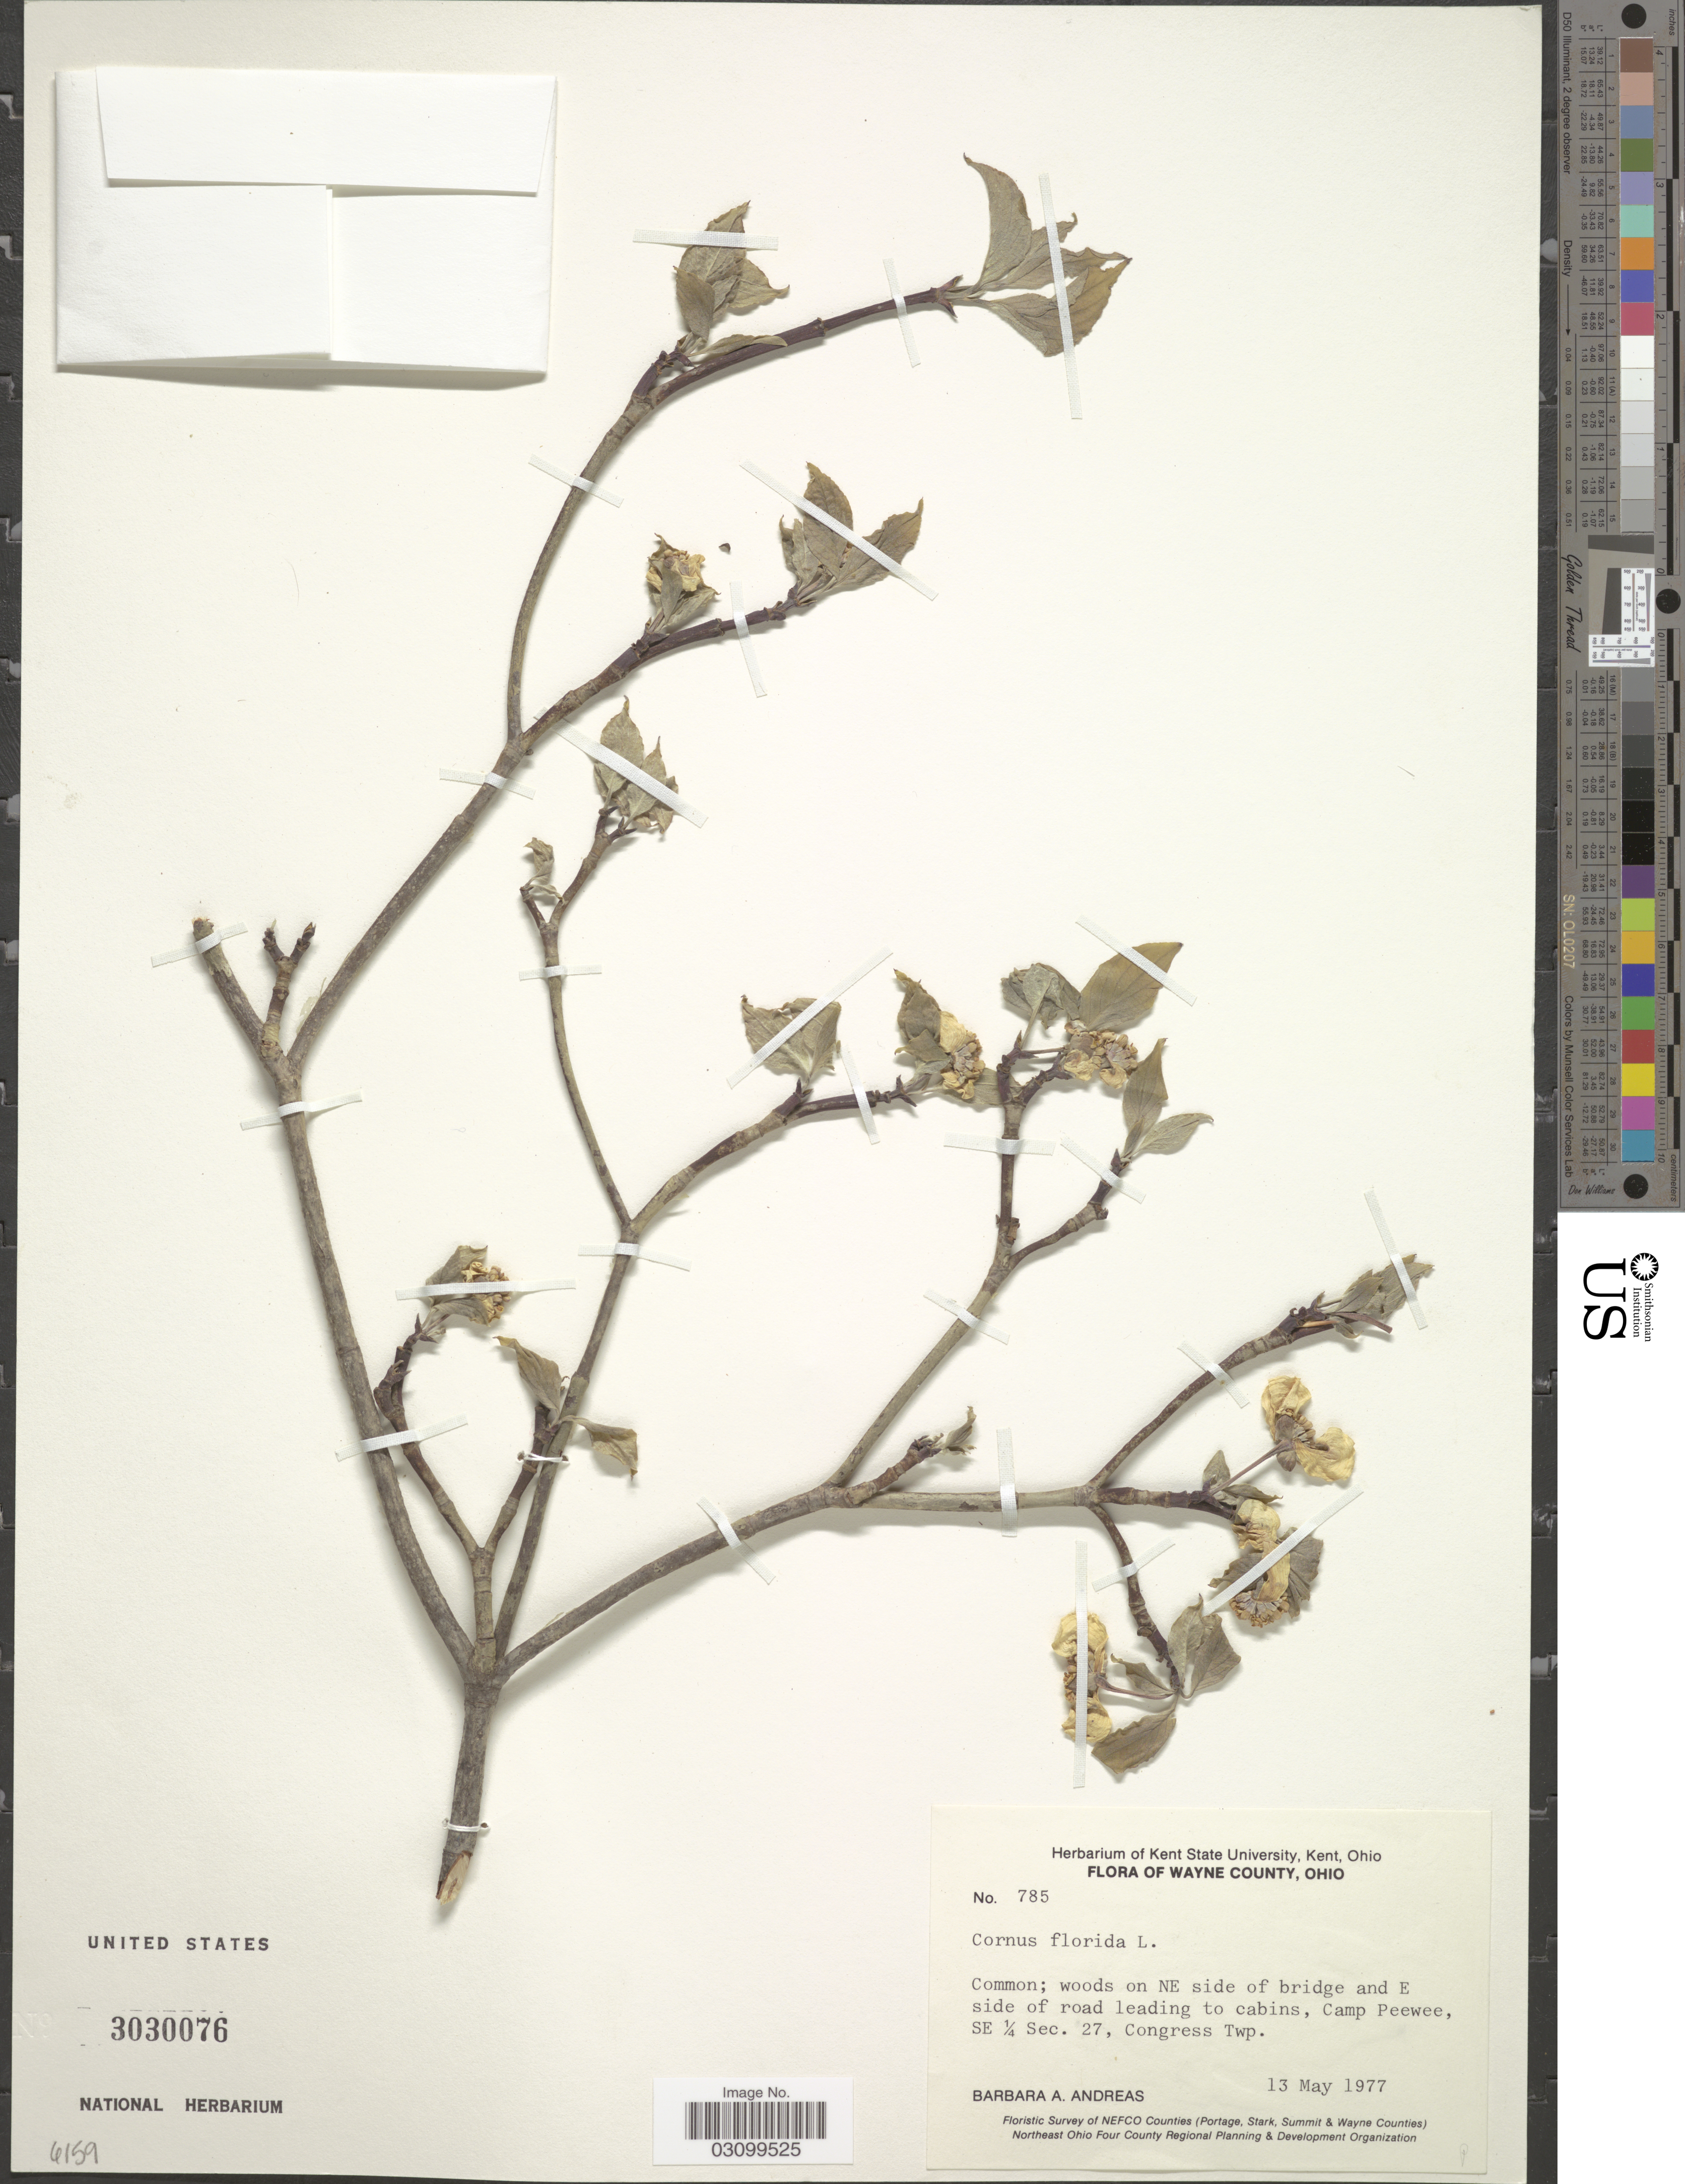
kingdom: Plantae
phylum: Tracheophyta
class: Magnoliopsida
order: Cornales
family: Cornaceae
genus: Cornus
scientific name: Cornus florida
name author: L.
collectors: B. A. Andreas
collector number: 785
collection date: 1977-05-13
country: United States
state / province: Ohio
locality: Wayne County. On NE side of bridge and E side of road leading to cabins, Camp Peewee, SE ¼ Sec. 27, Congress Twp.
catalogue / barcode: US 3030076